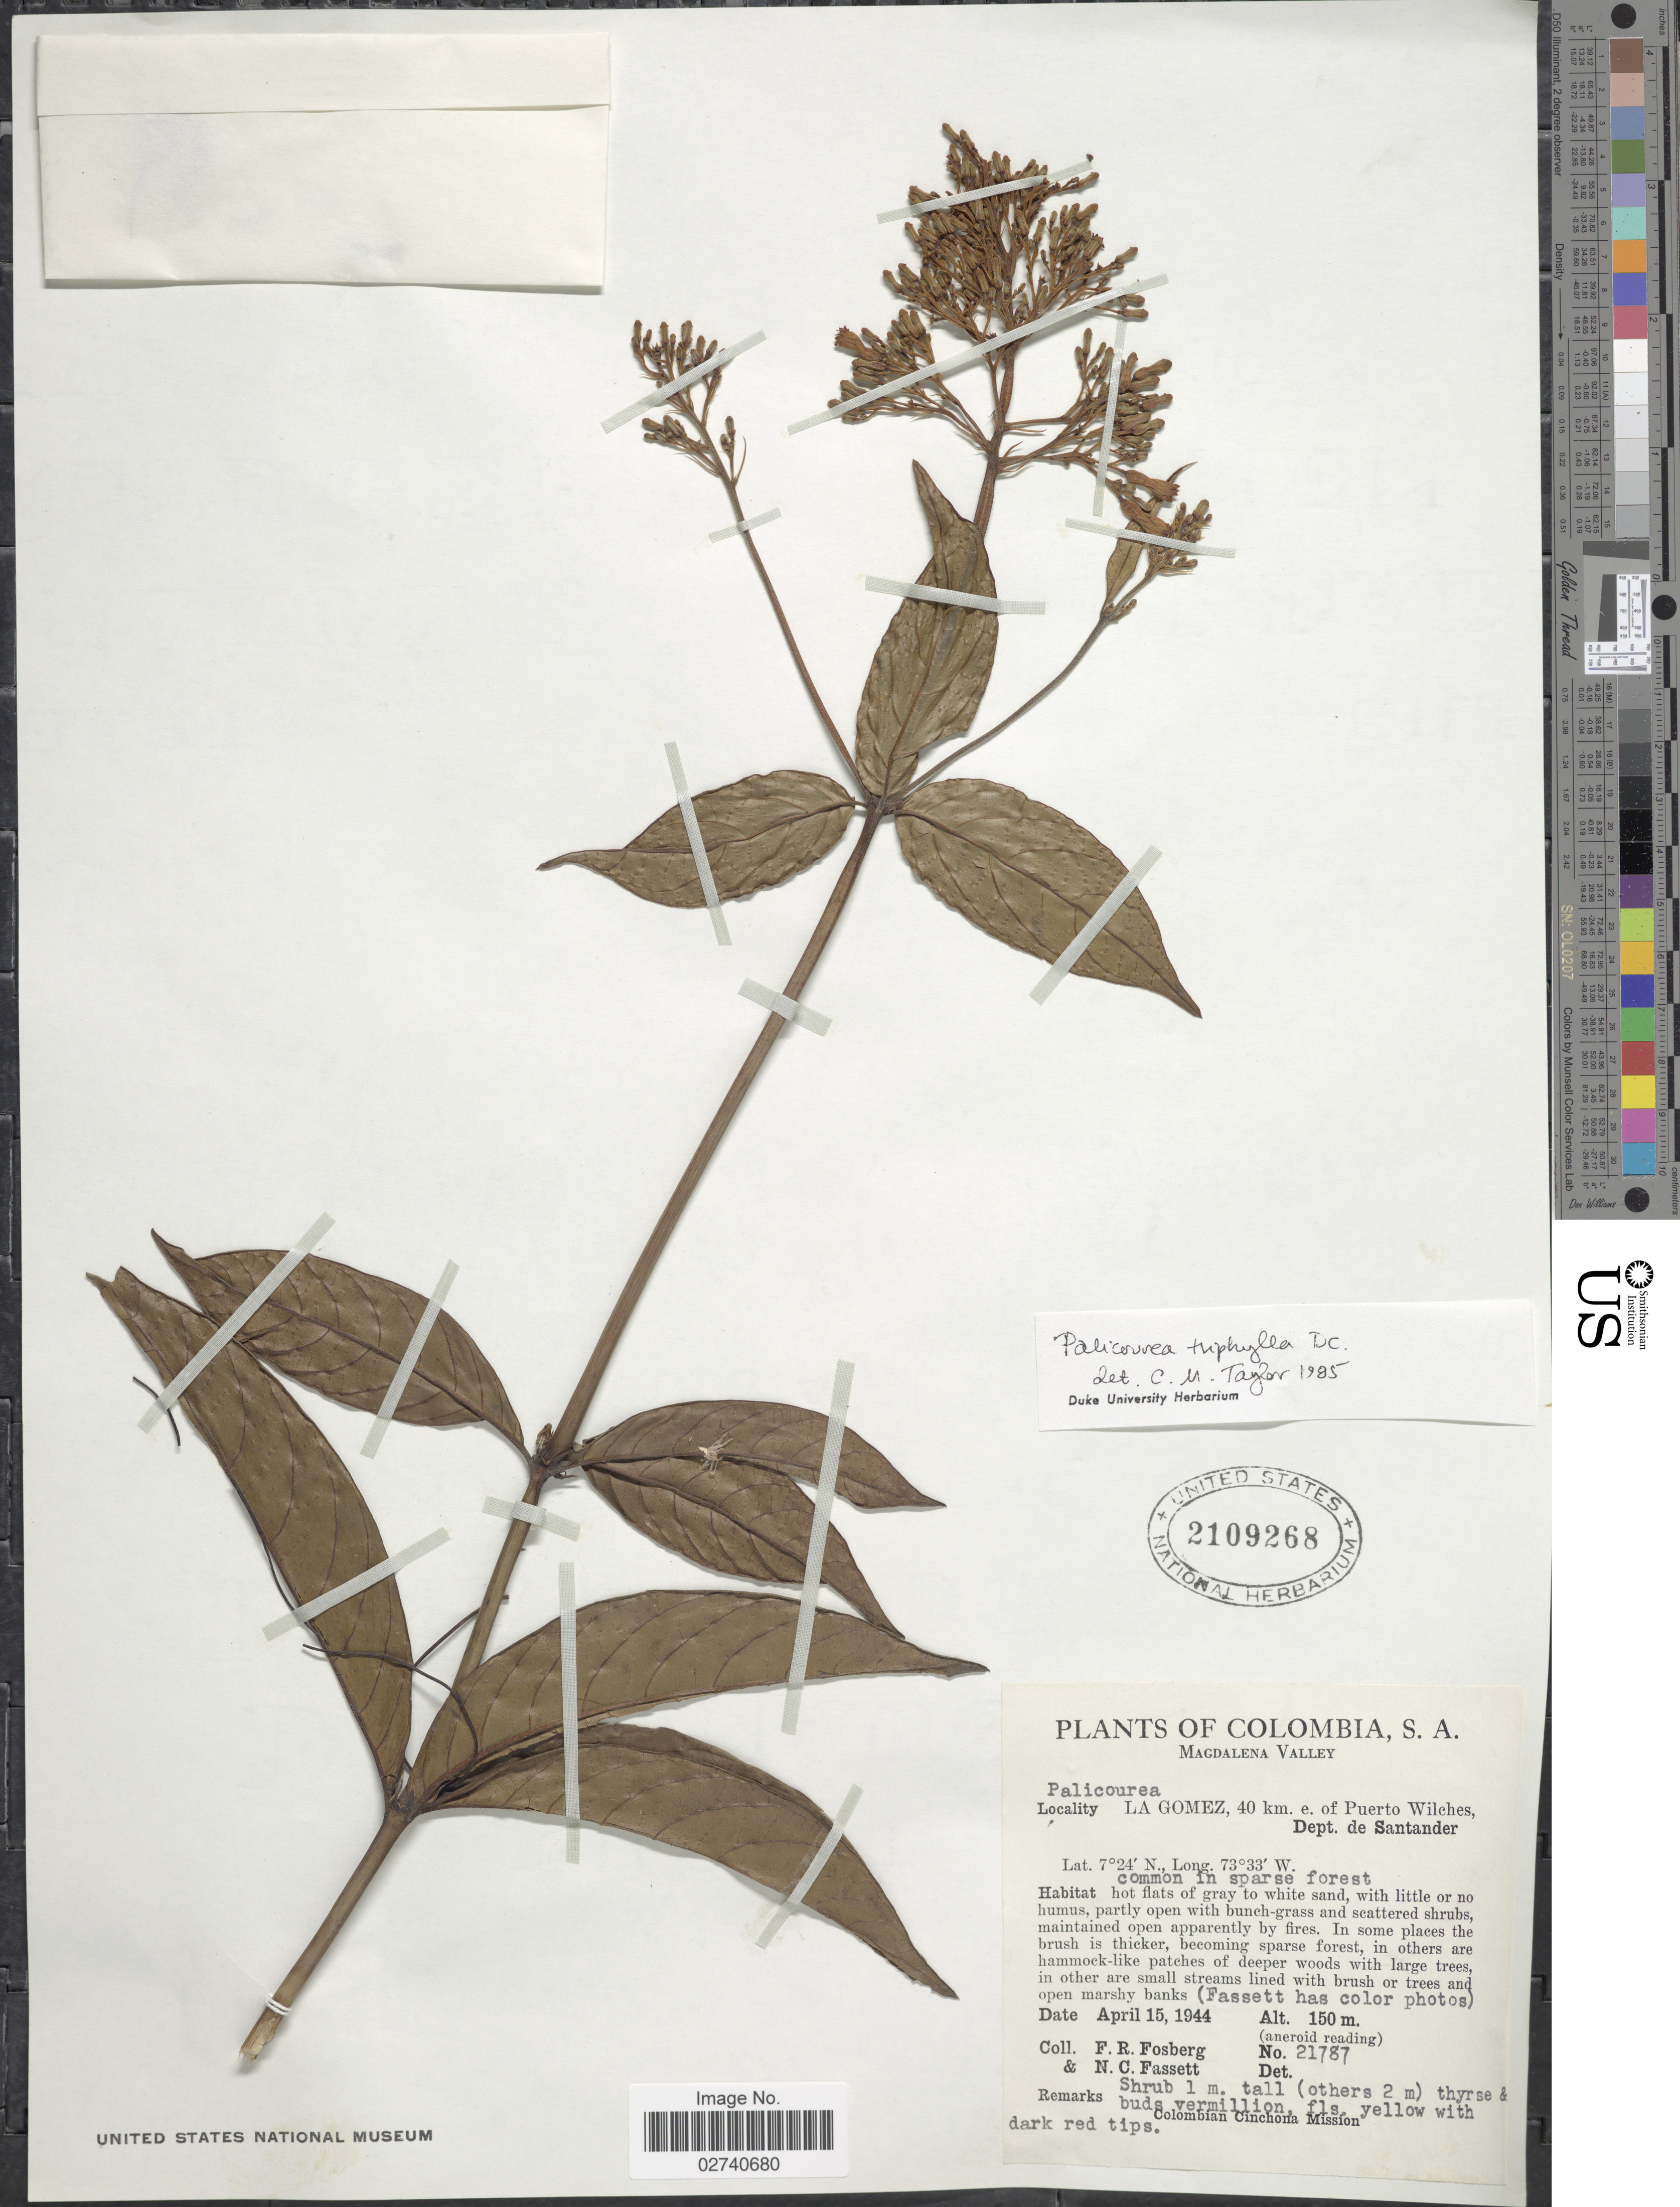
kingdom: Plantae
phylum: Tracheophyta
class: Magnoliopsida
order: Gentianales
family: Rubiaceae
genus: Palicourea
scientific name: Palicourea triphylla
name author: DC.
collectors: F. R. Fosberg & N. C. Fassett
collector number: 21787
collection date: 1944-04-15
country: Colombia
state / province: Santander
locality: La Gomez, 40 km. e. of Puerto Wilches, Magdalena Valley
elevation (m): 150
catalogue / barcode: US 2109268